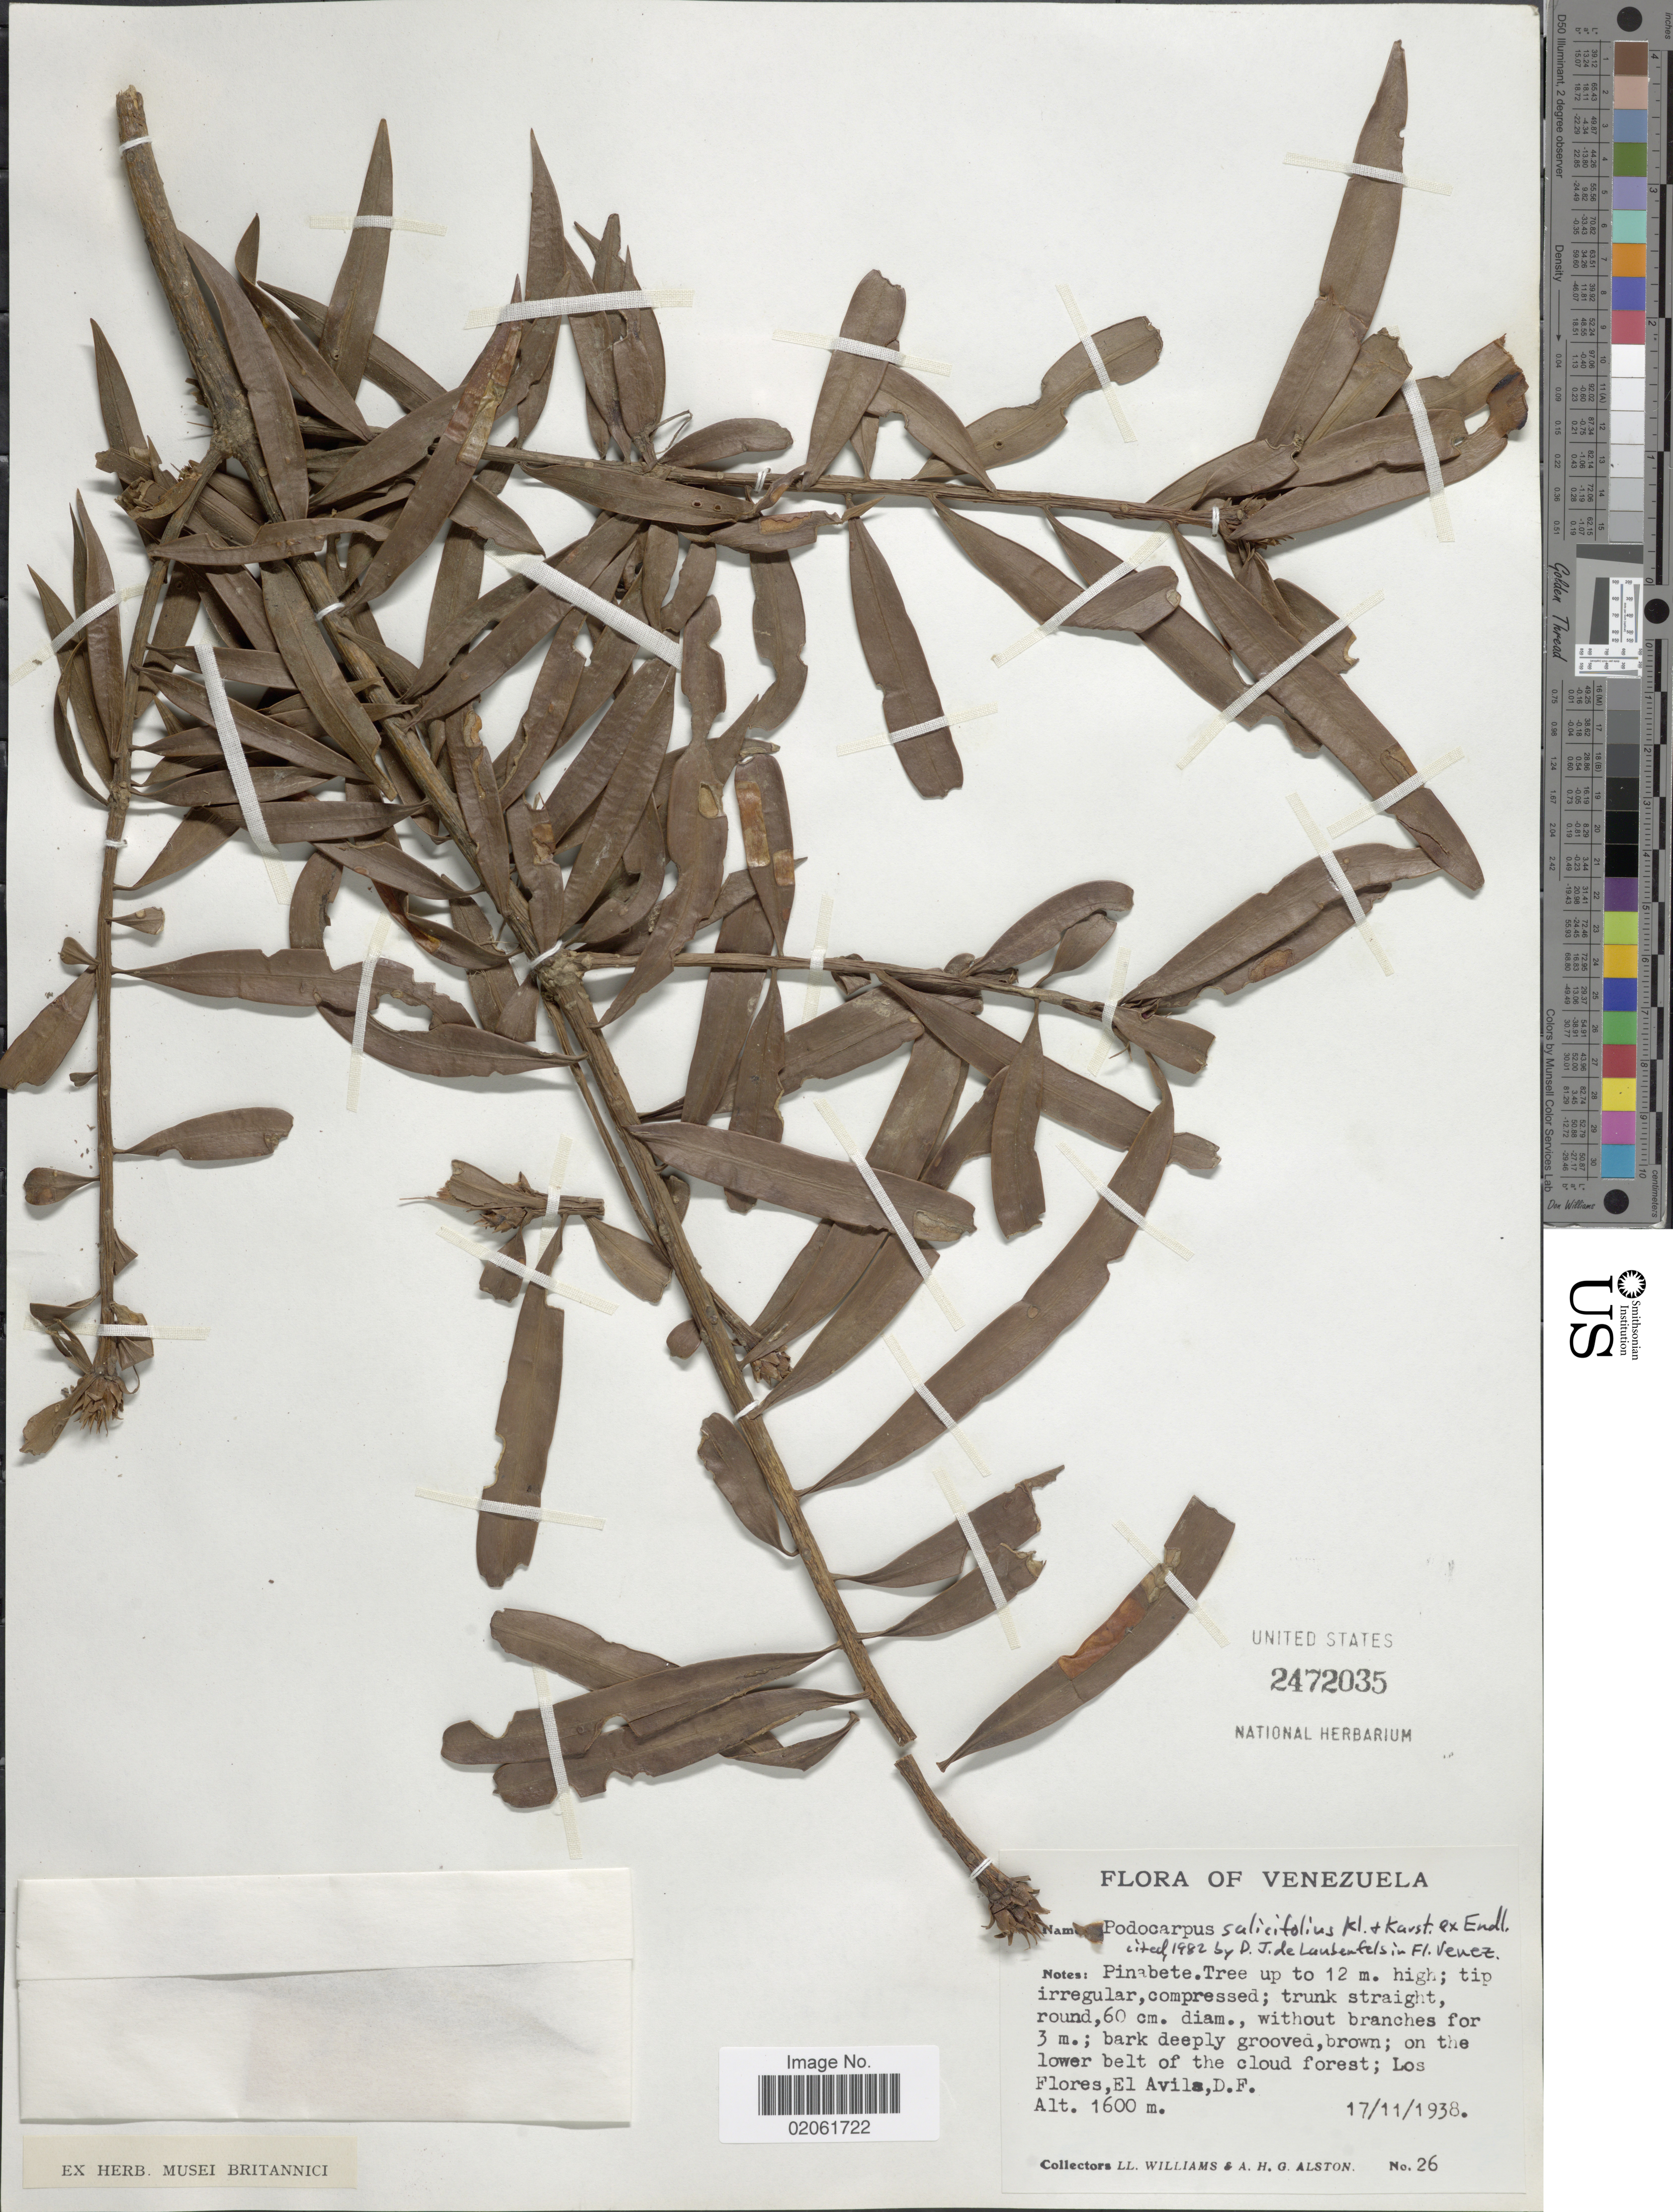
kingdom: Plantae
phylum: Tracheophyta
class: Pinopsida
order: Pinales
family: Podocarpaceae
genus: Podocarpus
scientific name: Podocarpus salicifolius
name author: Klotzsch & H. Karst. ex Endl.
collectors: Ll. Williams & A. H. Alston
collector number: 26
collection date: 1938-11-17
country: Venezuela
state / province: Miranda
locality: Los Flores, El Avila, D.F.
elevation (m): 1600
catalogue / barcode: US 2472035